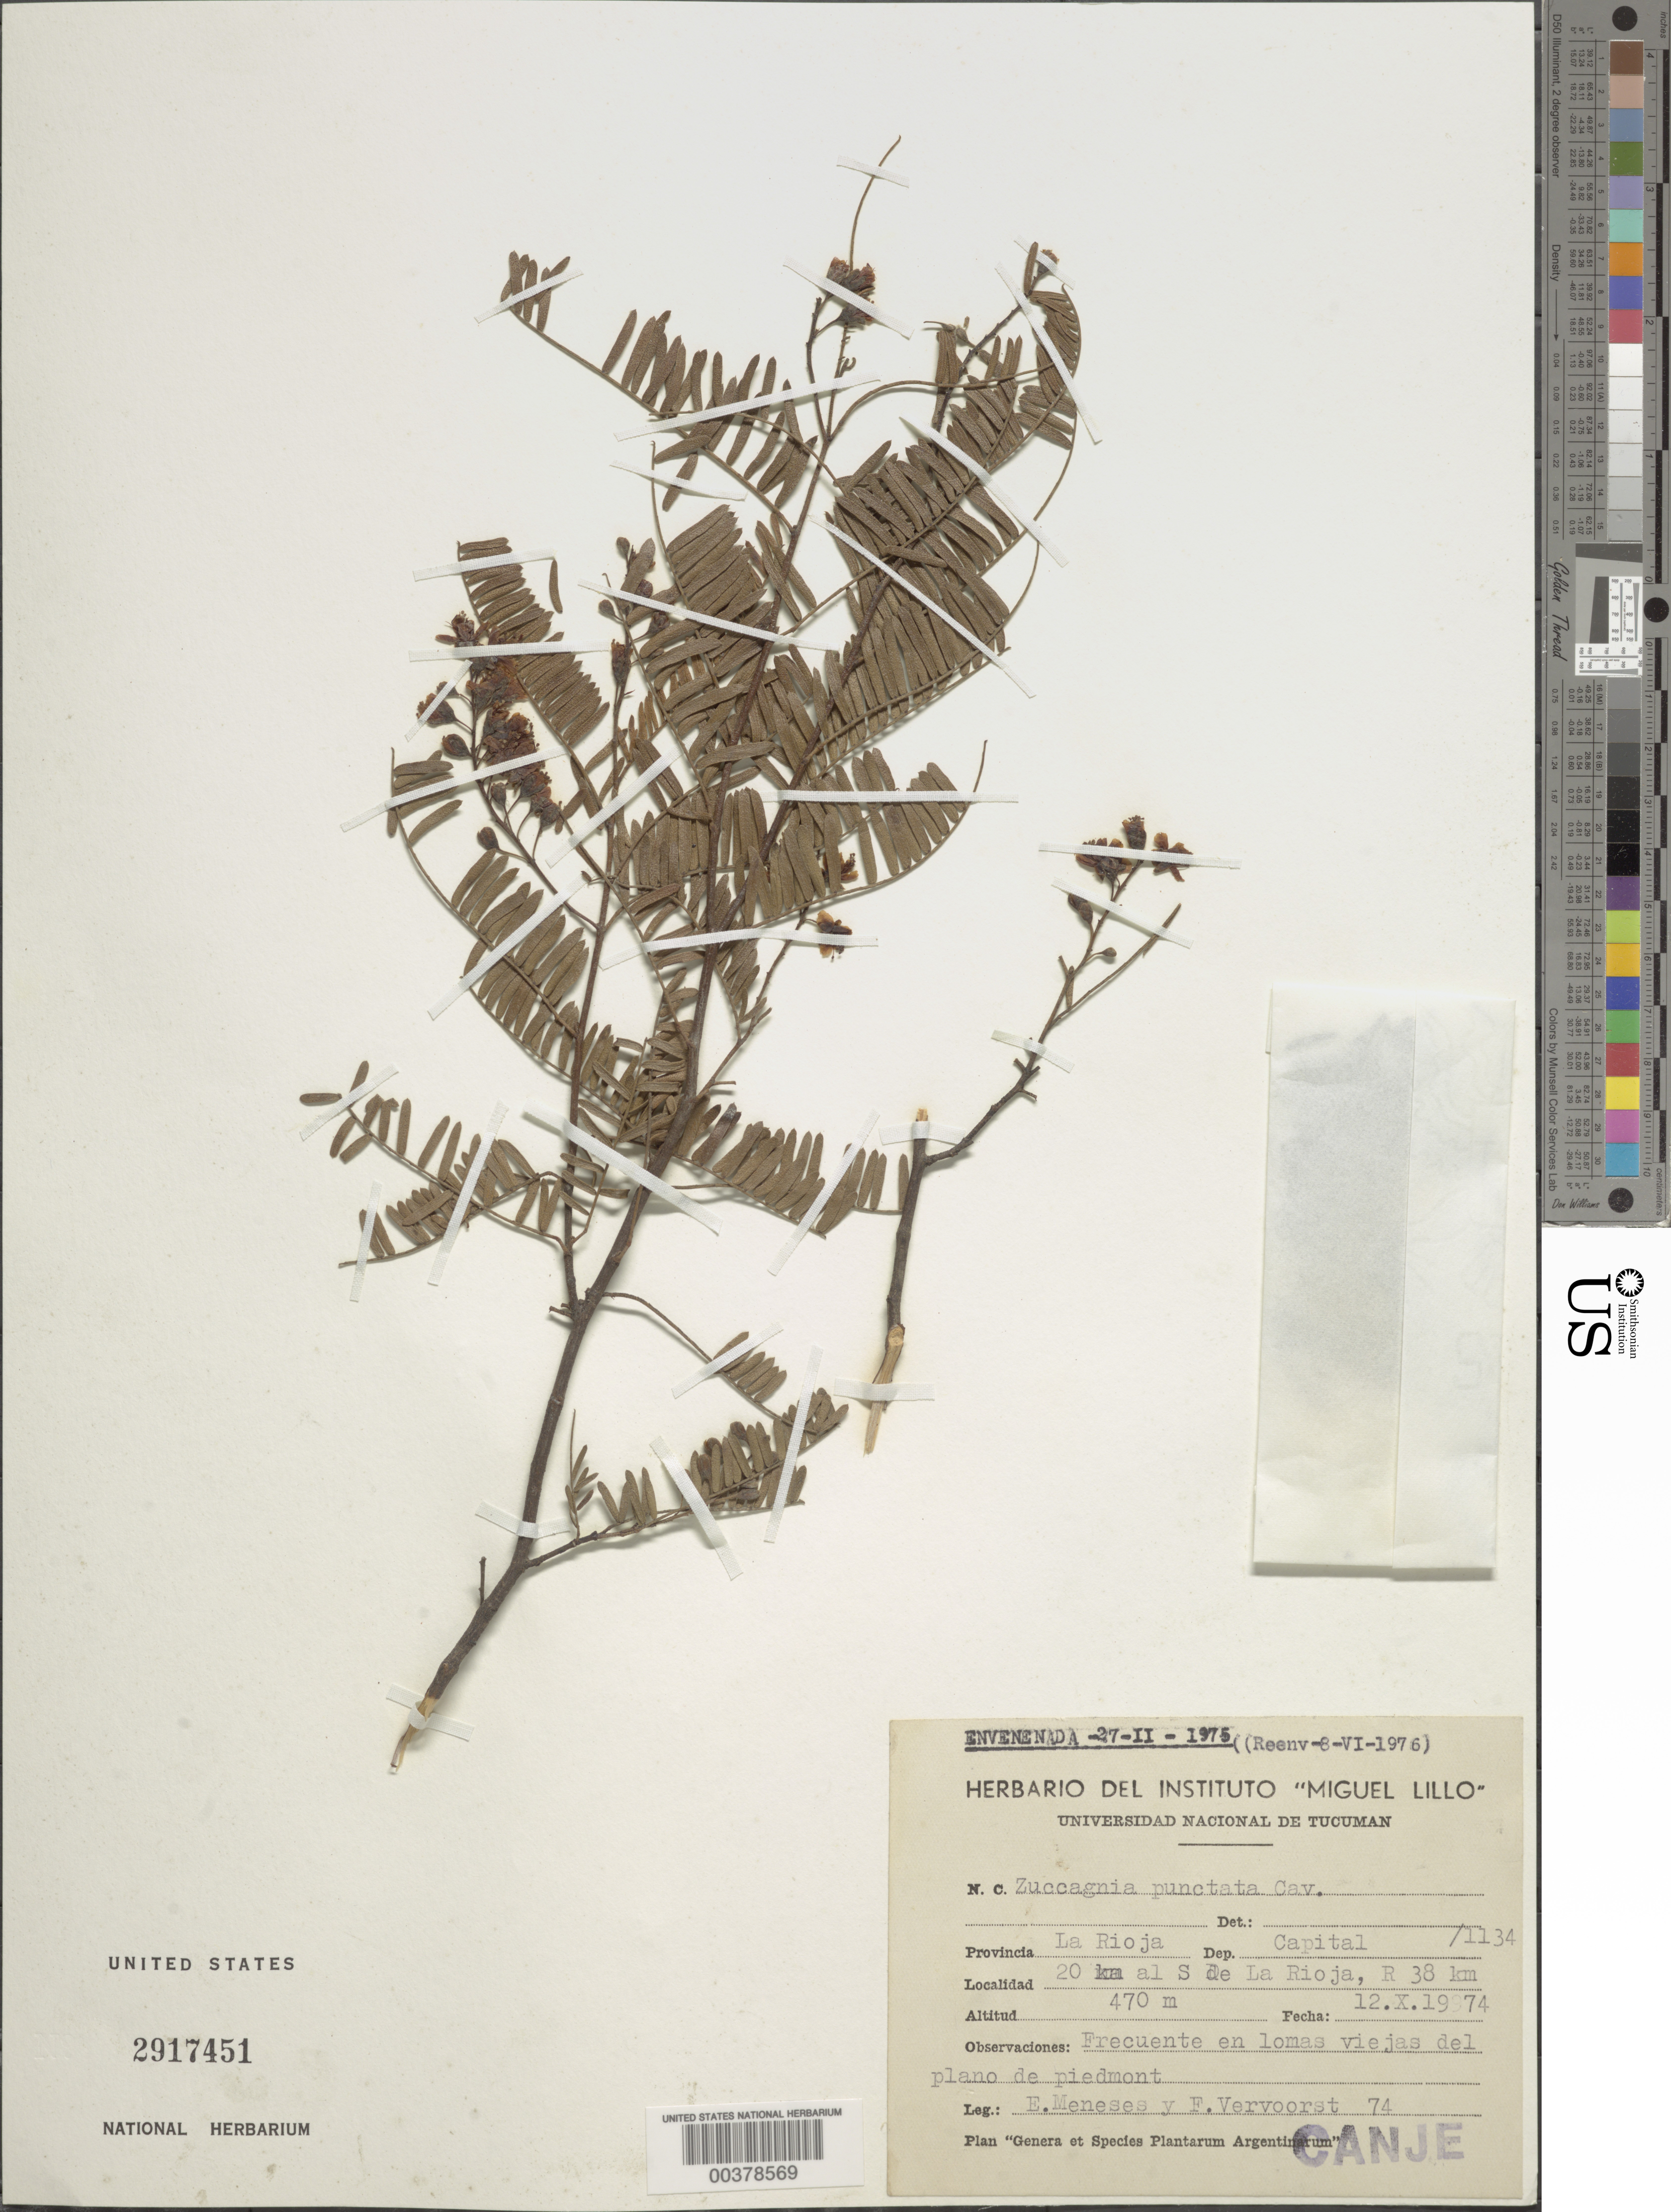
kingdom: Plantae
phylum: Tracheophyta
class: Magnoliopsida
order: Fabales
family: Fabaceae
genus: Zuccagnia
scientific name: Zuccagnia punctata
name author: Cav.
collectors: E. Meneses & F. B. Vervoorst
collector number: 74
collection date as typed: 12 Oct 1974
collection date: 1974-10-12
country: Argentina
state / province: La Rioja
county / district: Capital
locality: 20 km al S de la Rioja, r 38 km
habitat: En lomas viejas del plano de piedmont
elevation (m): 470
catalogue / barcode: US 2917451